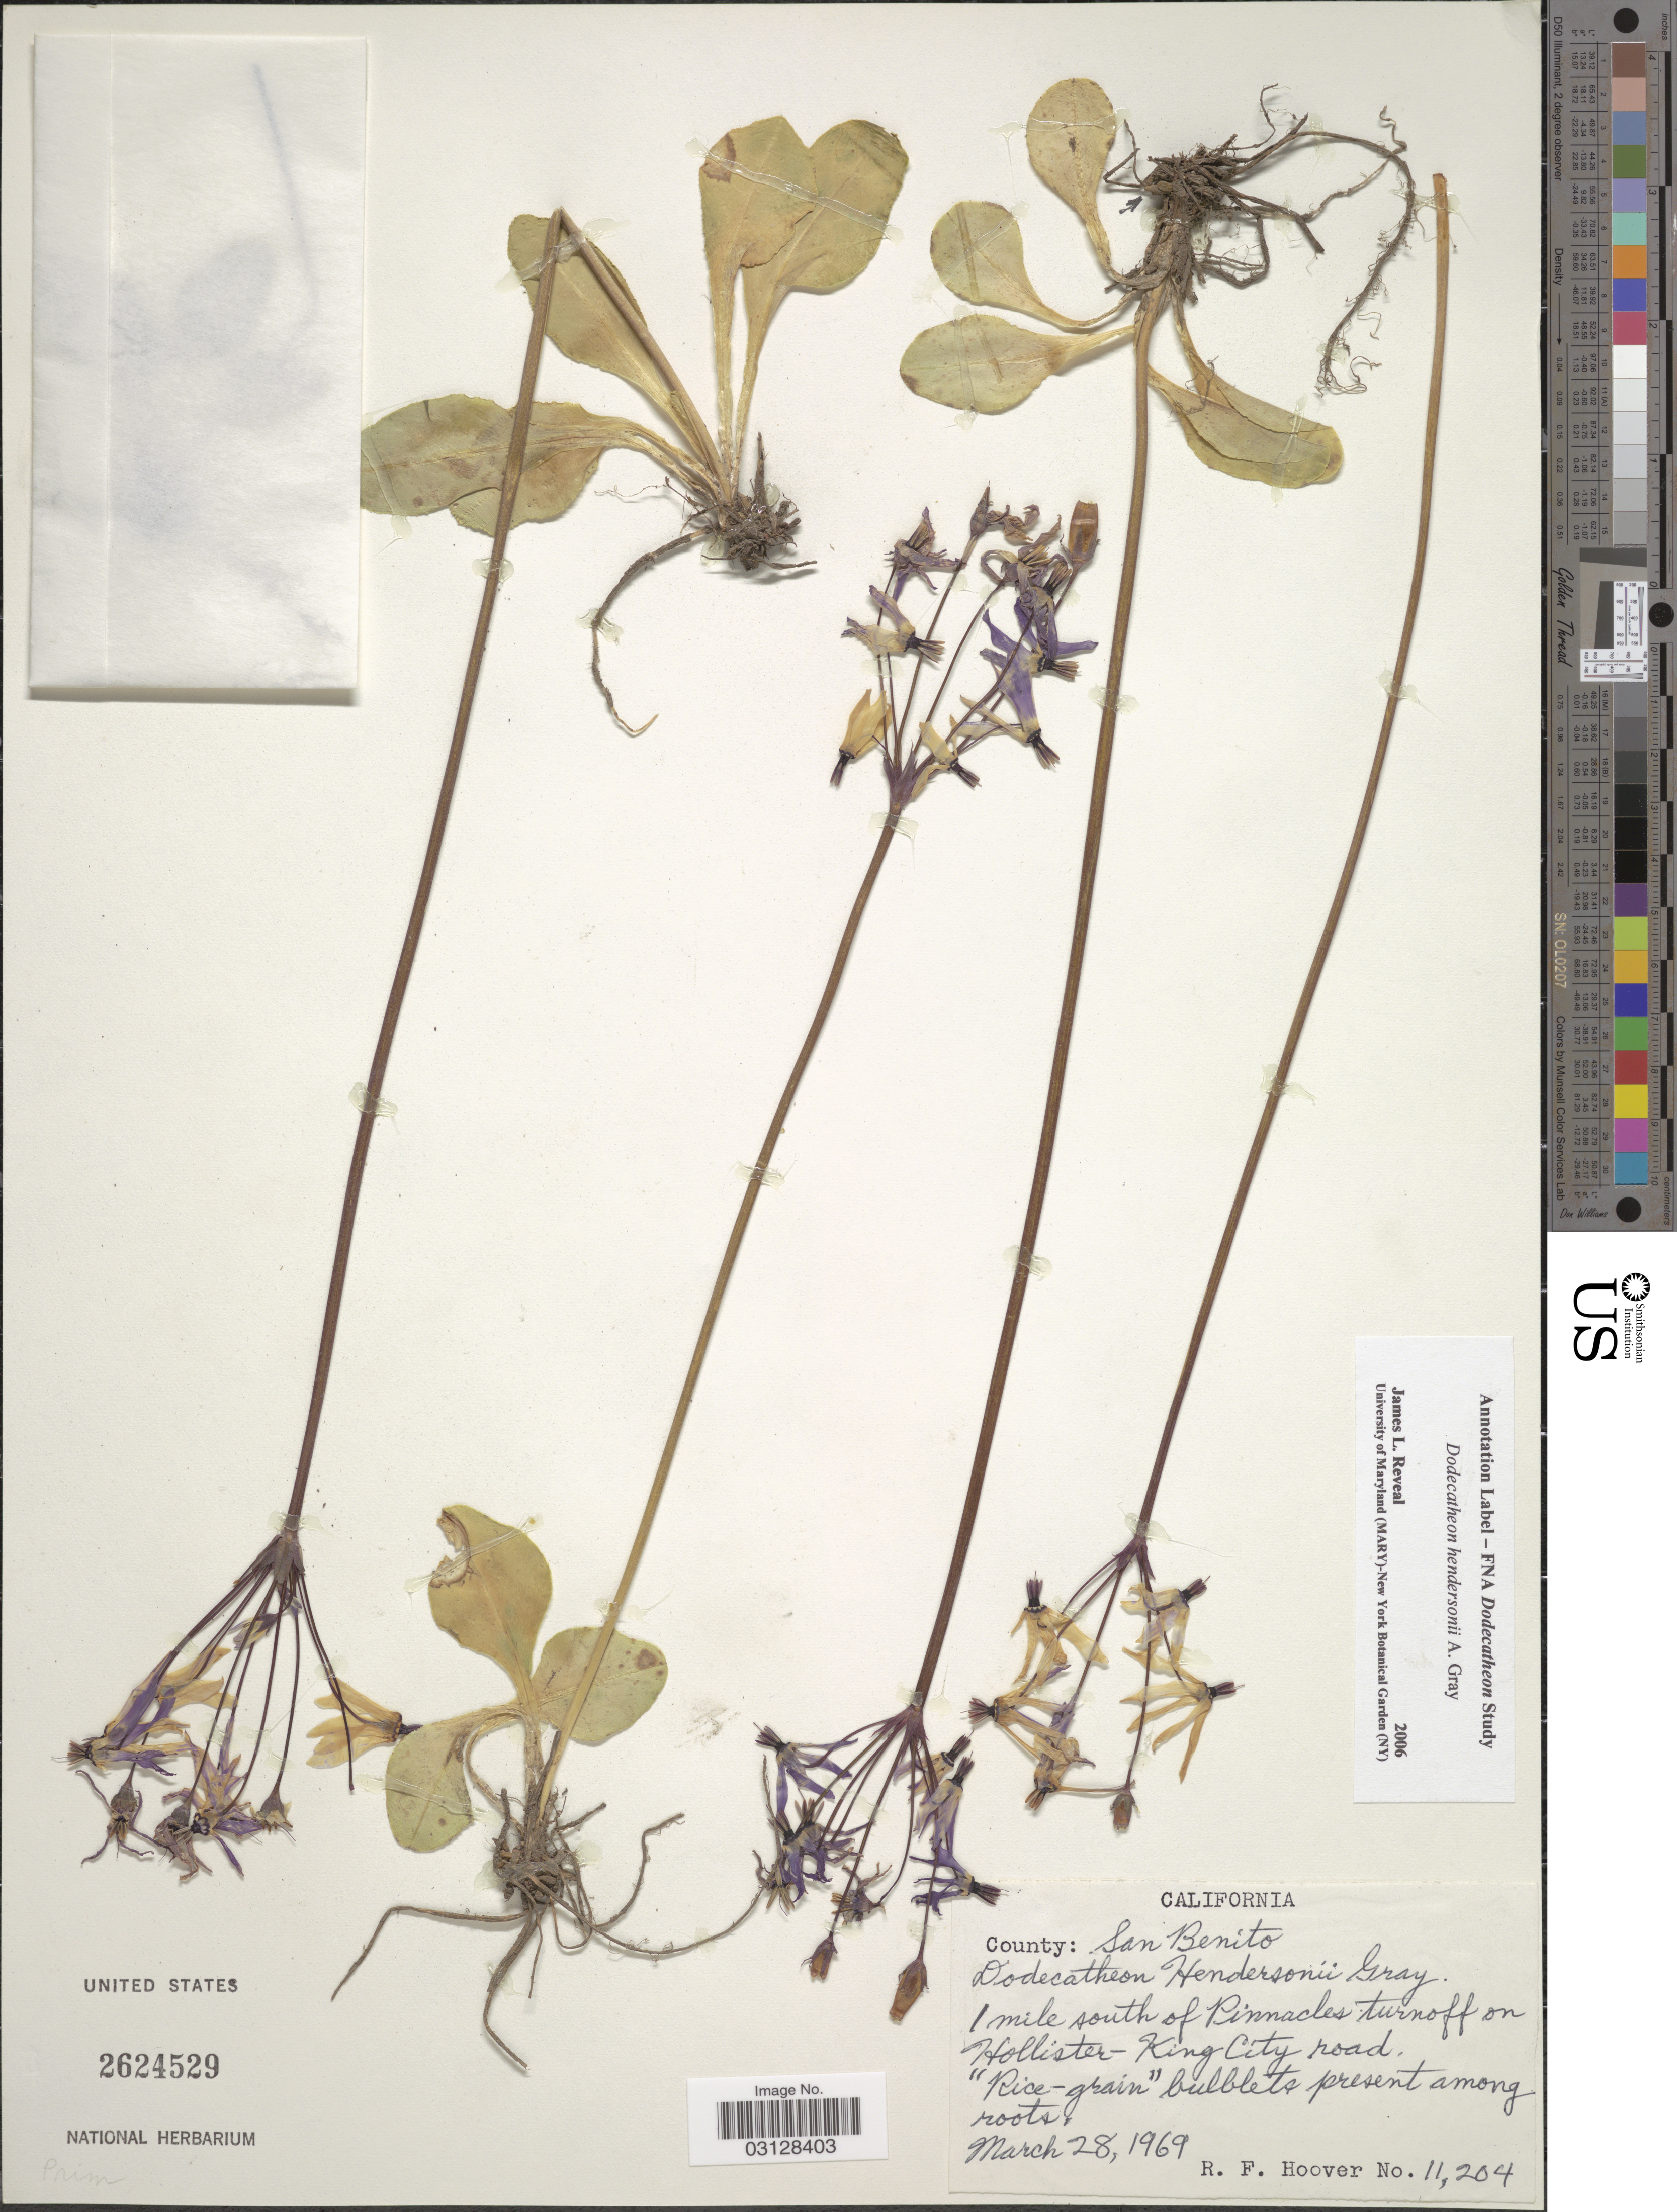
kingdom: Plantae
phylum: Tracheophyta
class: Magnoliopsida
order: Ericales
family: Primulaceae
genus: Dodecatheon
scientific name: Dodecatheon hendersonii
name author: A. Gray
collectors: R. F. Hoover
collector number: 11204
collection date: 1969-03-28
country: United States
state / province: California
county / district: San Benito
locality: County: San Benito. 1 mile south of Pinnacles turnoff on Hollister-King City road.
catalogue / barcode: US 2624529